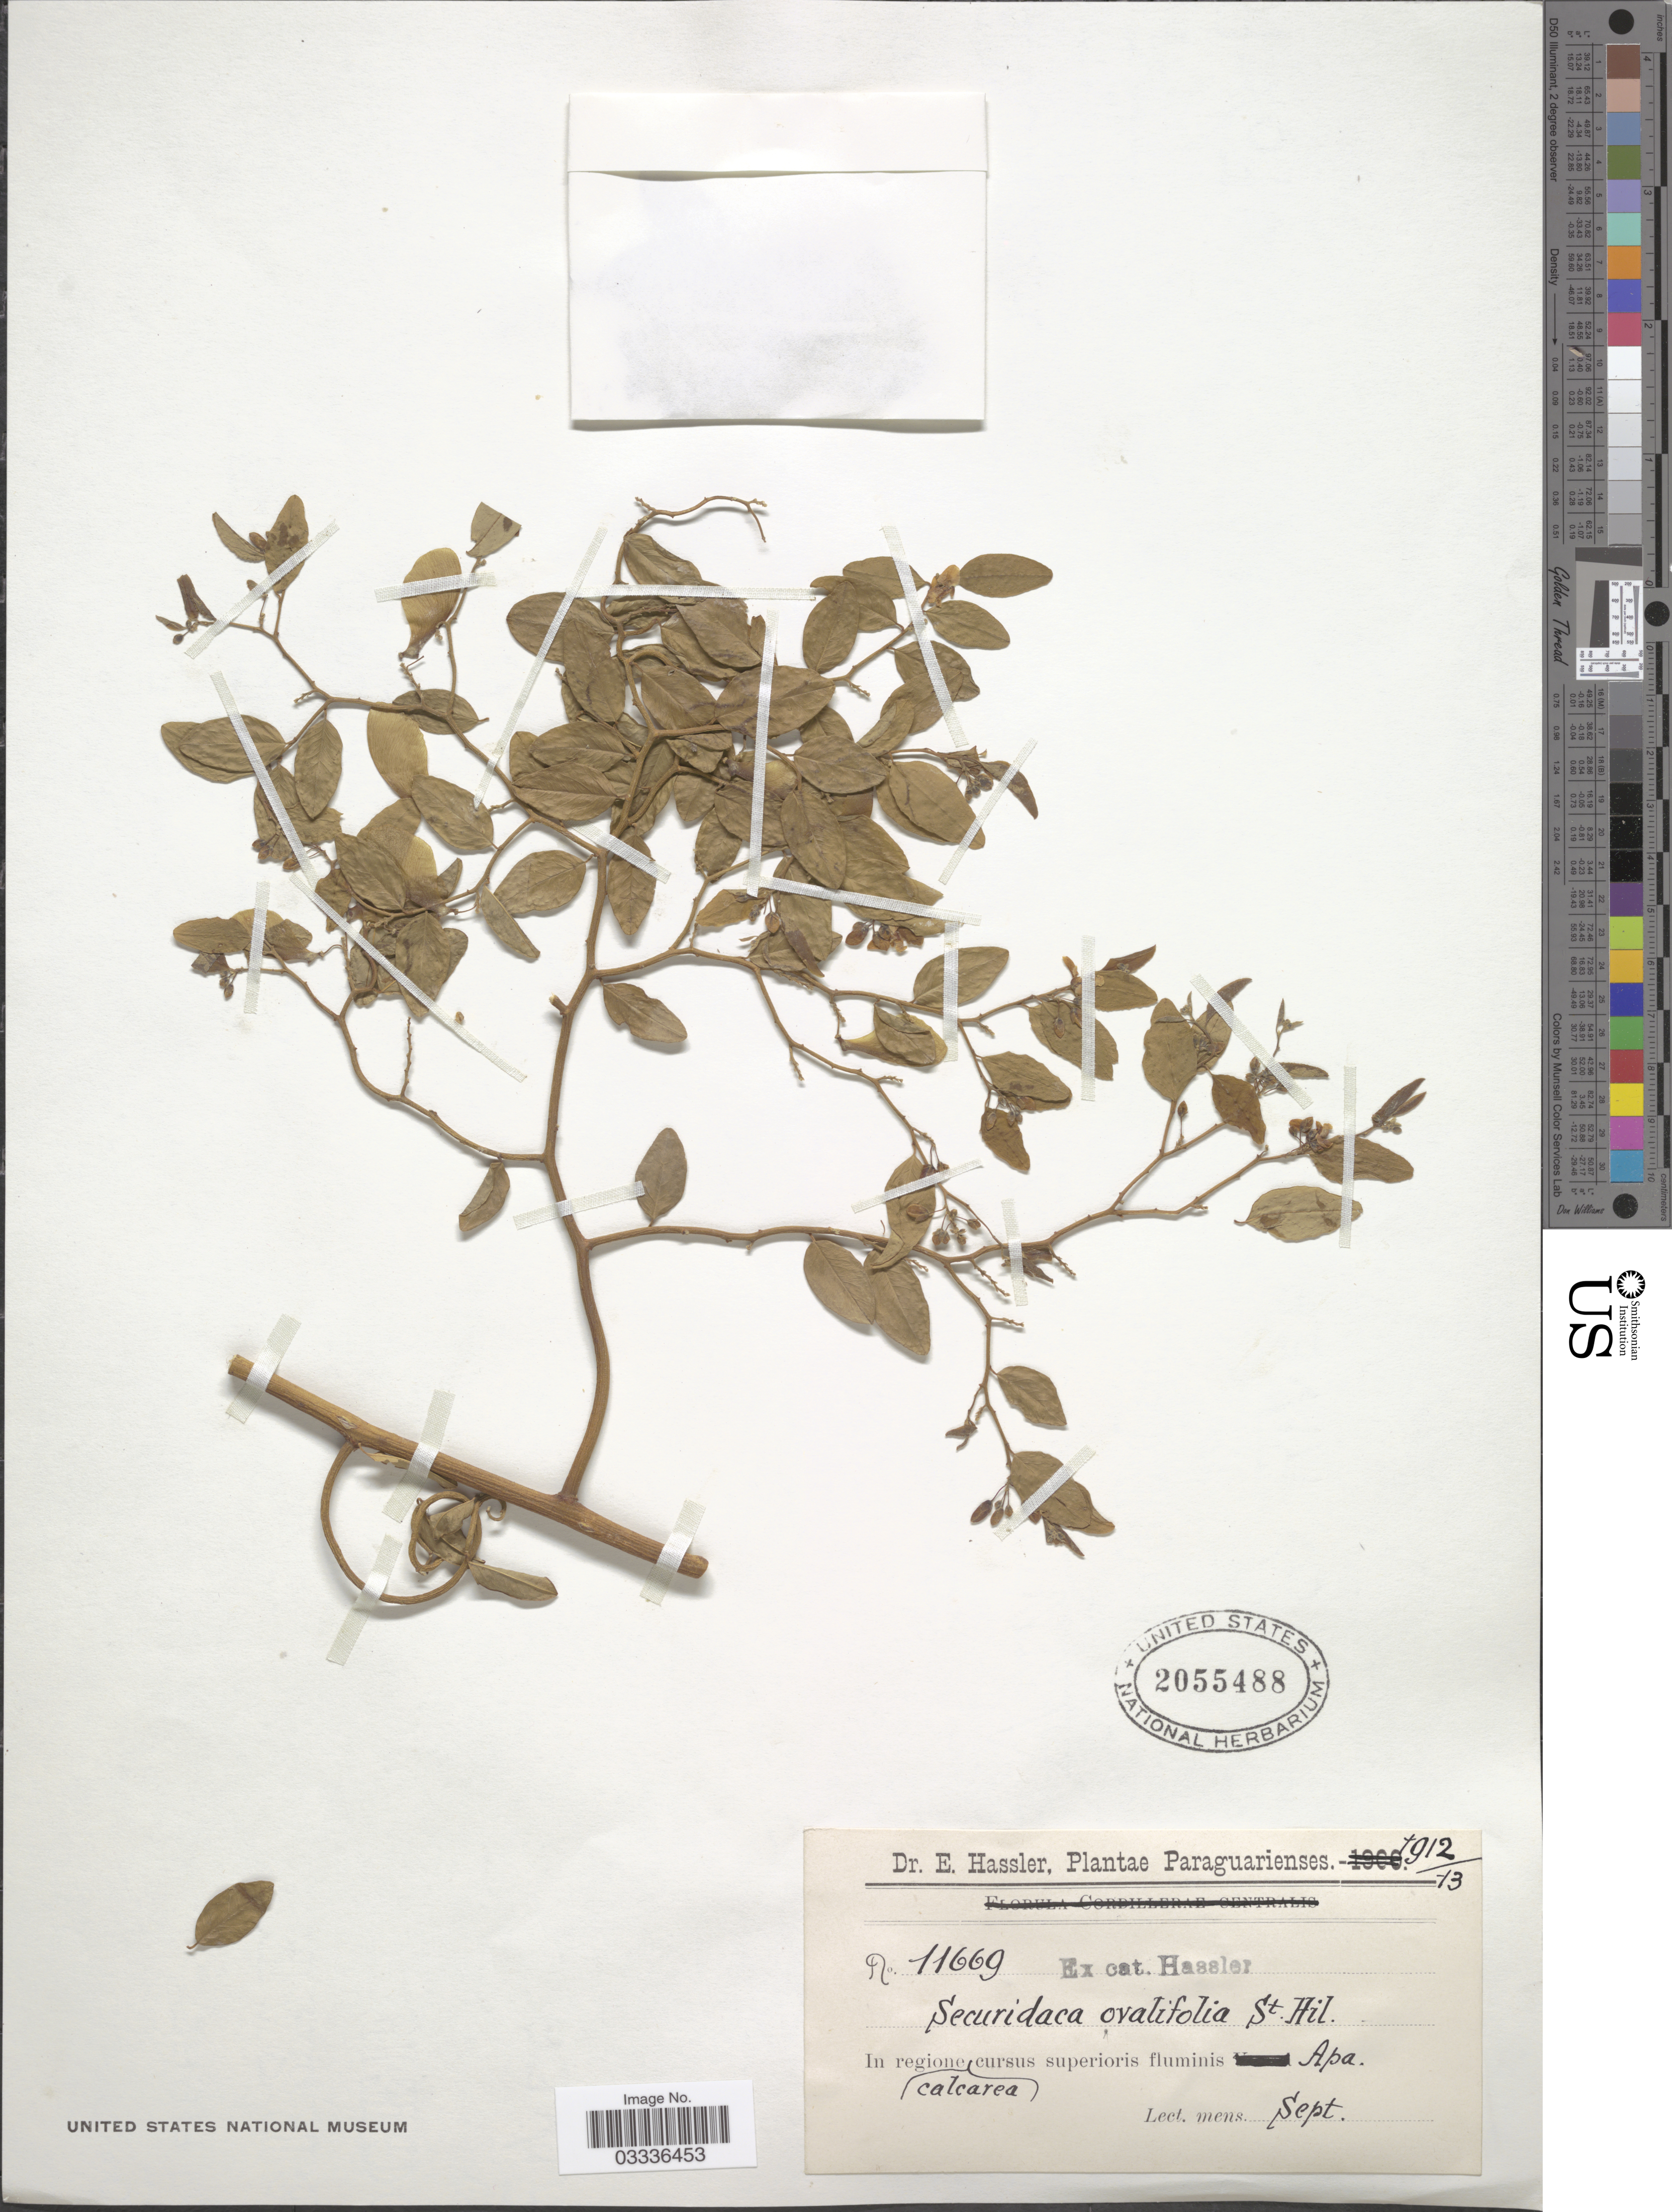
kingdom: Plantae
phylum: Tracheophyta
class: Magnoliopsida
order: Fabales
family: Polygalaceae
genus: Securidaca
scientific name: Securidaca fallax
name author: Chodat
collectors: E. Hassler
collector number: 11669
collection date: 1912-09/1913-09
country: Paraguay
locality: In regione calcarea cursus superioris fluminis Apa.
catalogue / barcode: US 2055488